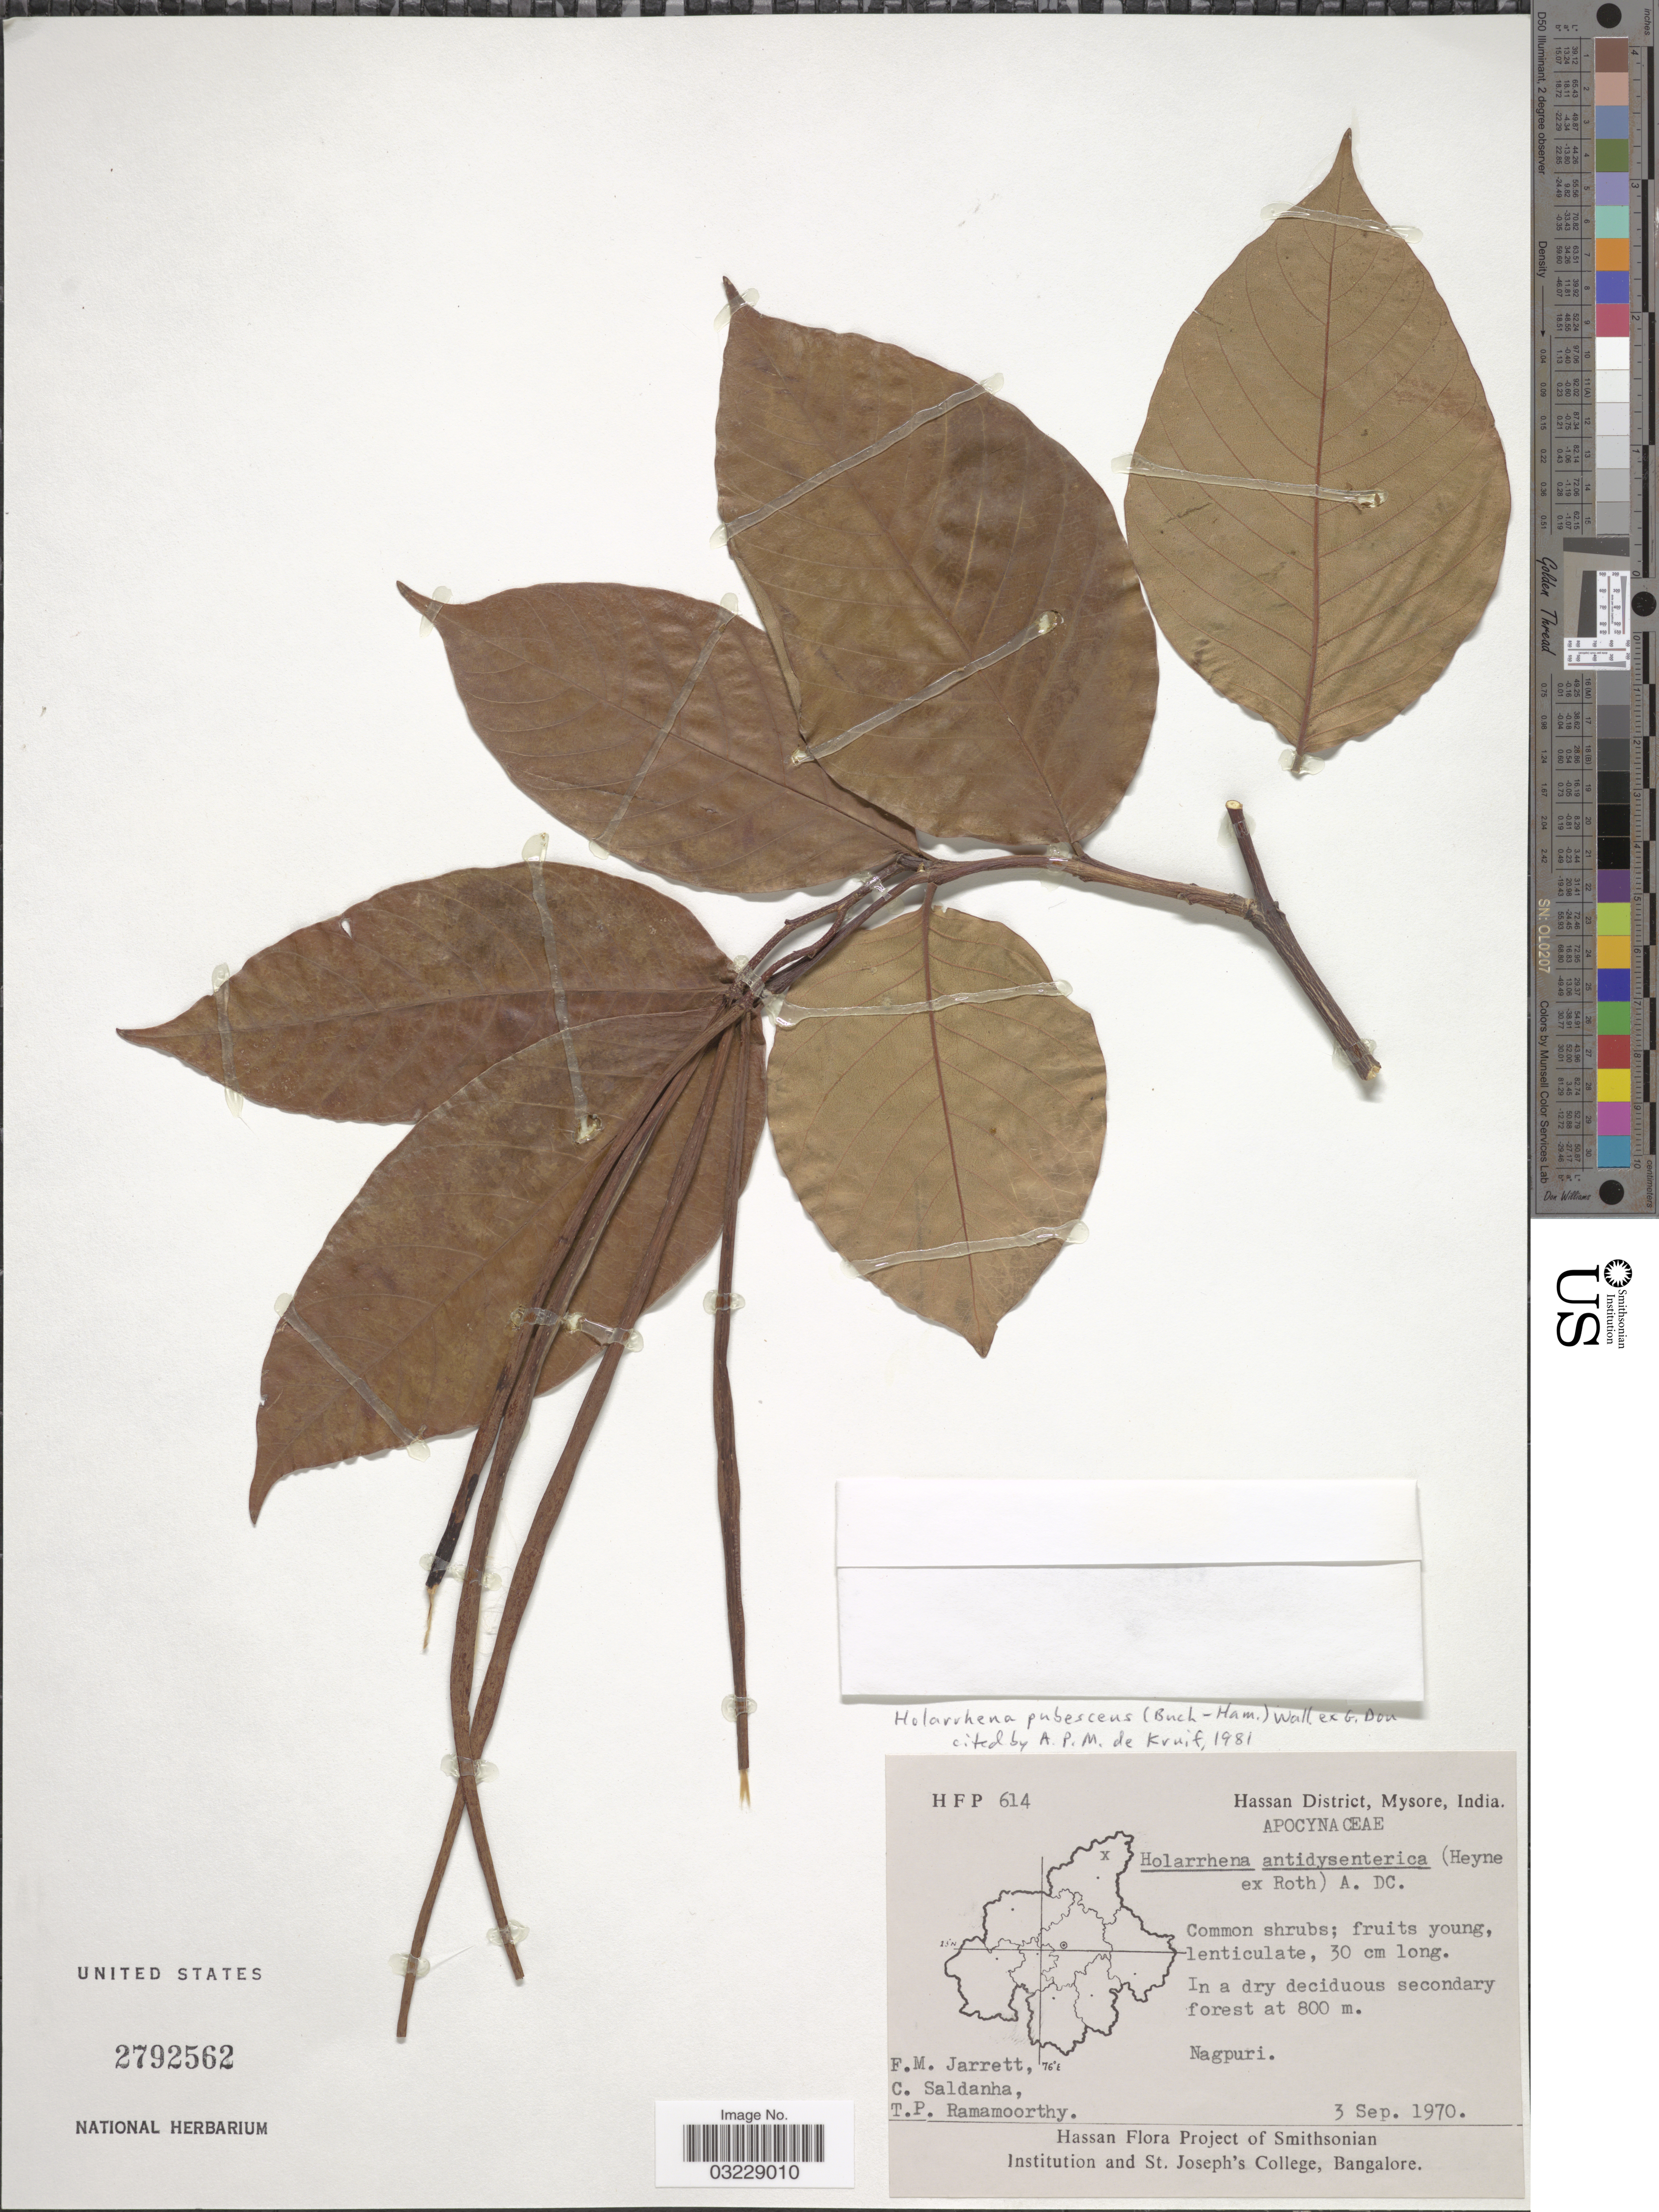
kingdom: Plantae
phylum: Tracheophyta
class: Magnoliopsida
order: Gentianales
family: Apocynaceae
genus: Holarrhena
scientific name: Holarrhena pubescens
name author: (Buch.-Ham.) Wall. ex G. Don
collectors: F. M. Jarrett, C. Saldanha & T. P. Ramamoorthy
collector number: HFP614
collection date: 1970-09-03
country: India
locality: Hassan District, Mysore. Nagpuri.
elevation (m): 800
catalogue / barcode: US 2792562